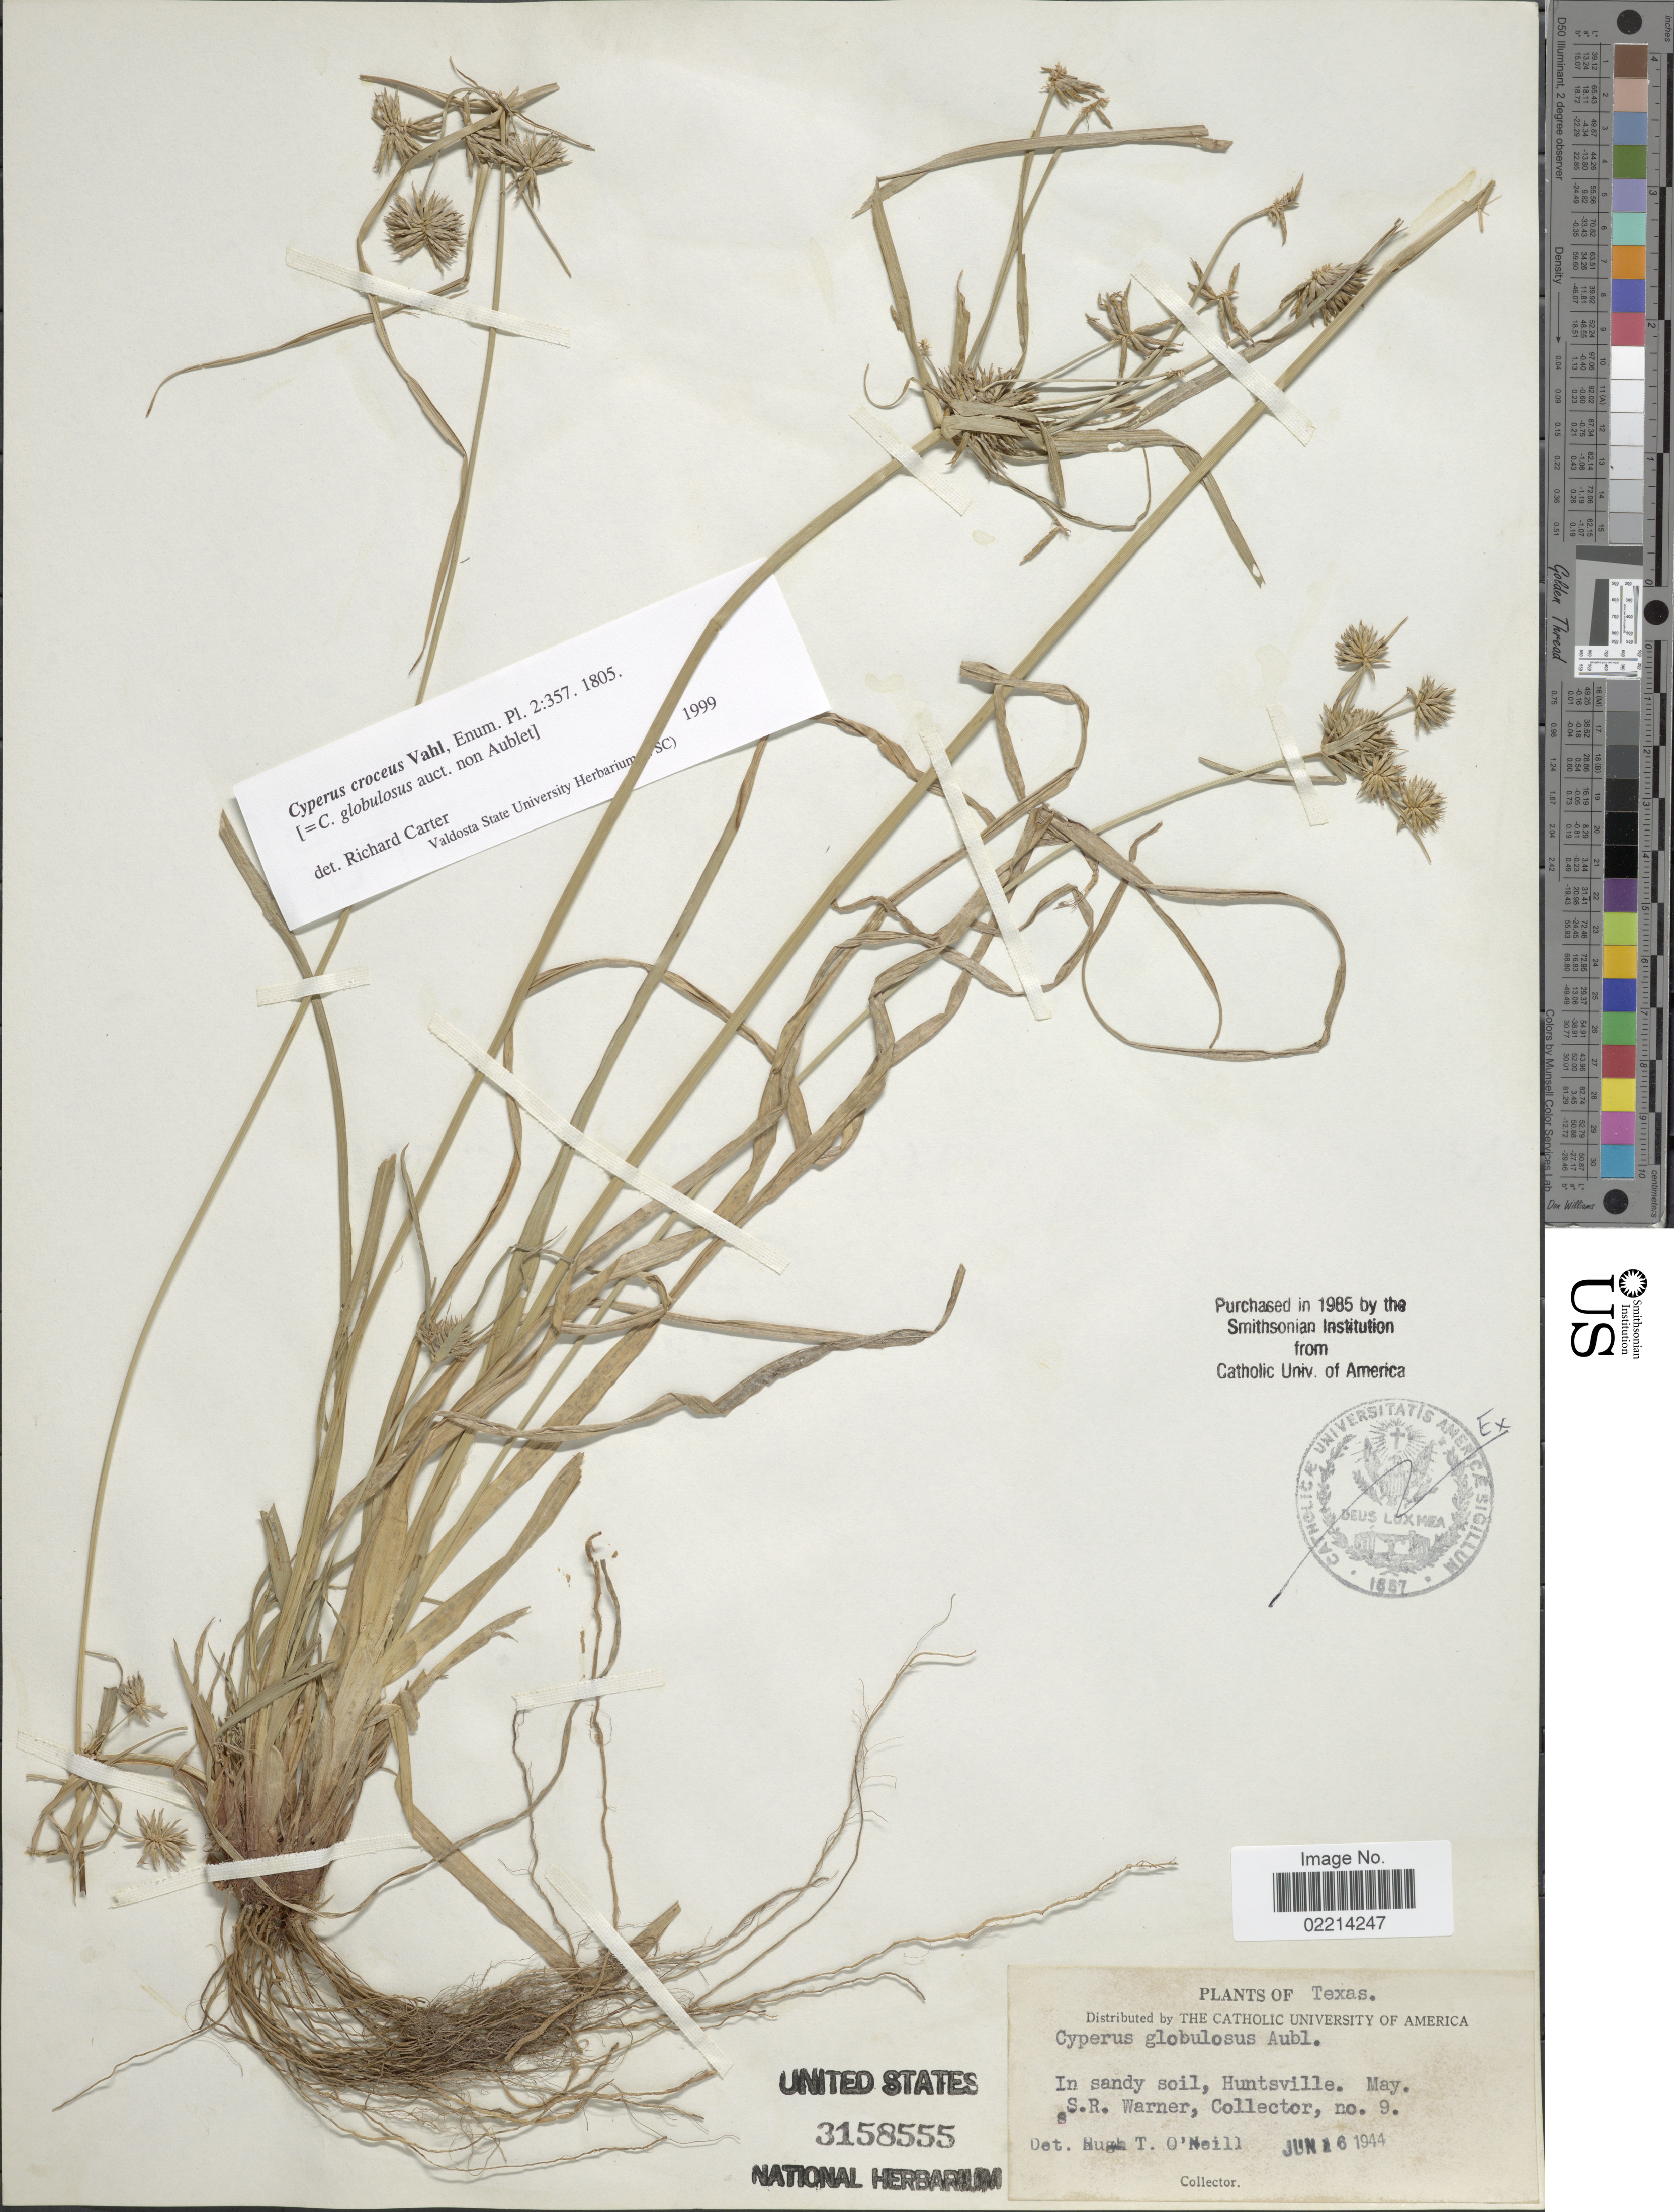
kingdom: Plantae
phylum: Tracheophyta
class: Liliopsida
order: Poales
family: Cyperaceae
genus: Cyperus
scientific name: Cyperus croceus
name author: Vahl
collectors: S. Warner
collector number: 9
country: United States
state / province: Texas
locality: Huntsville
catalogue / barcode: US 3158555